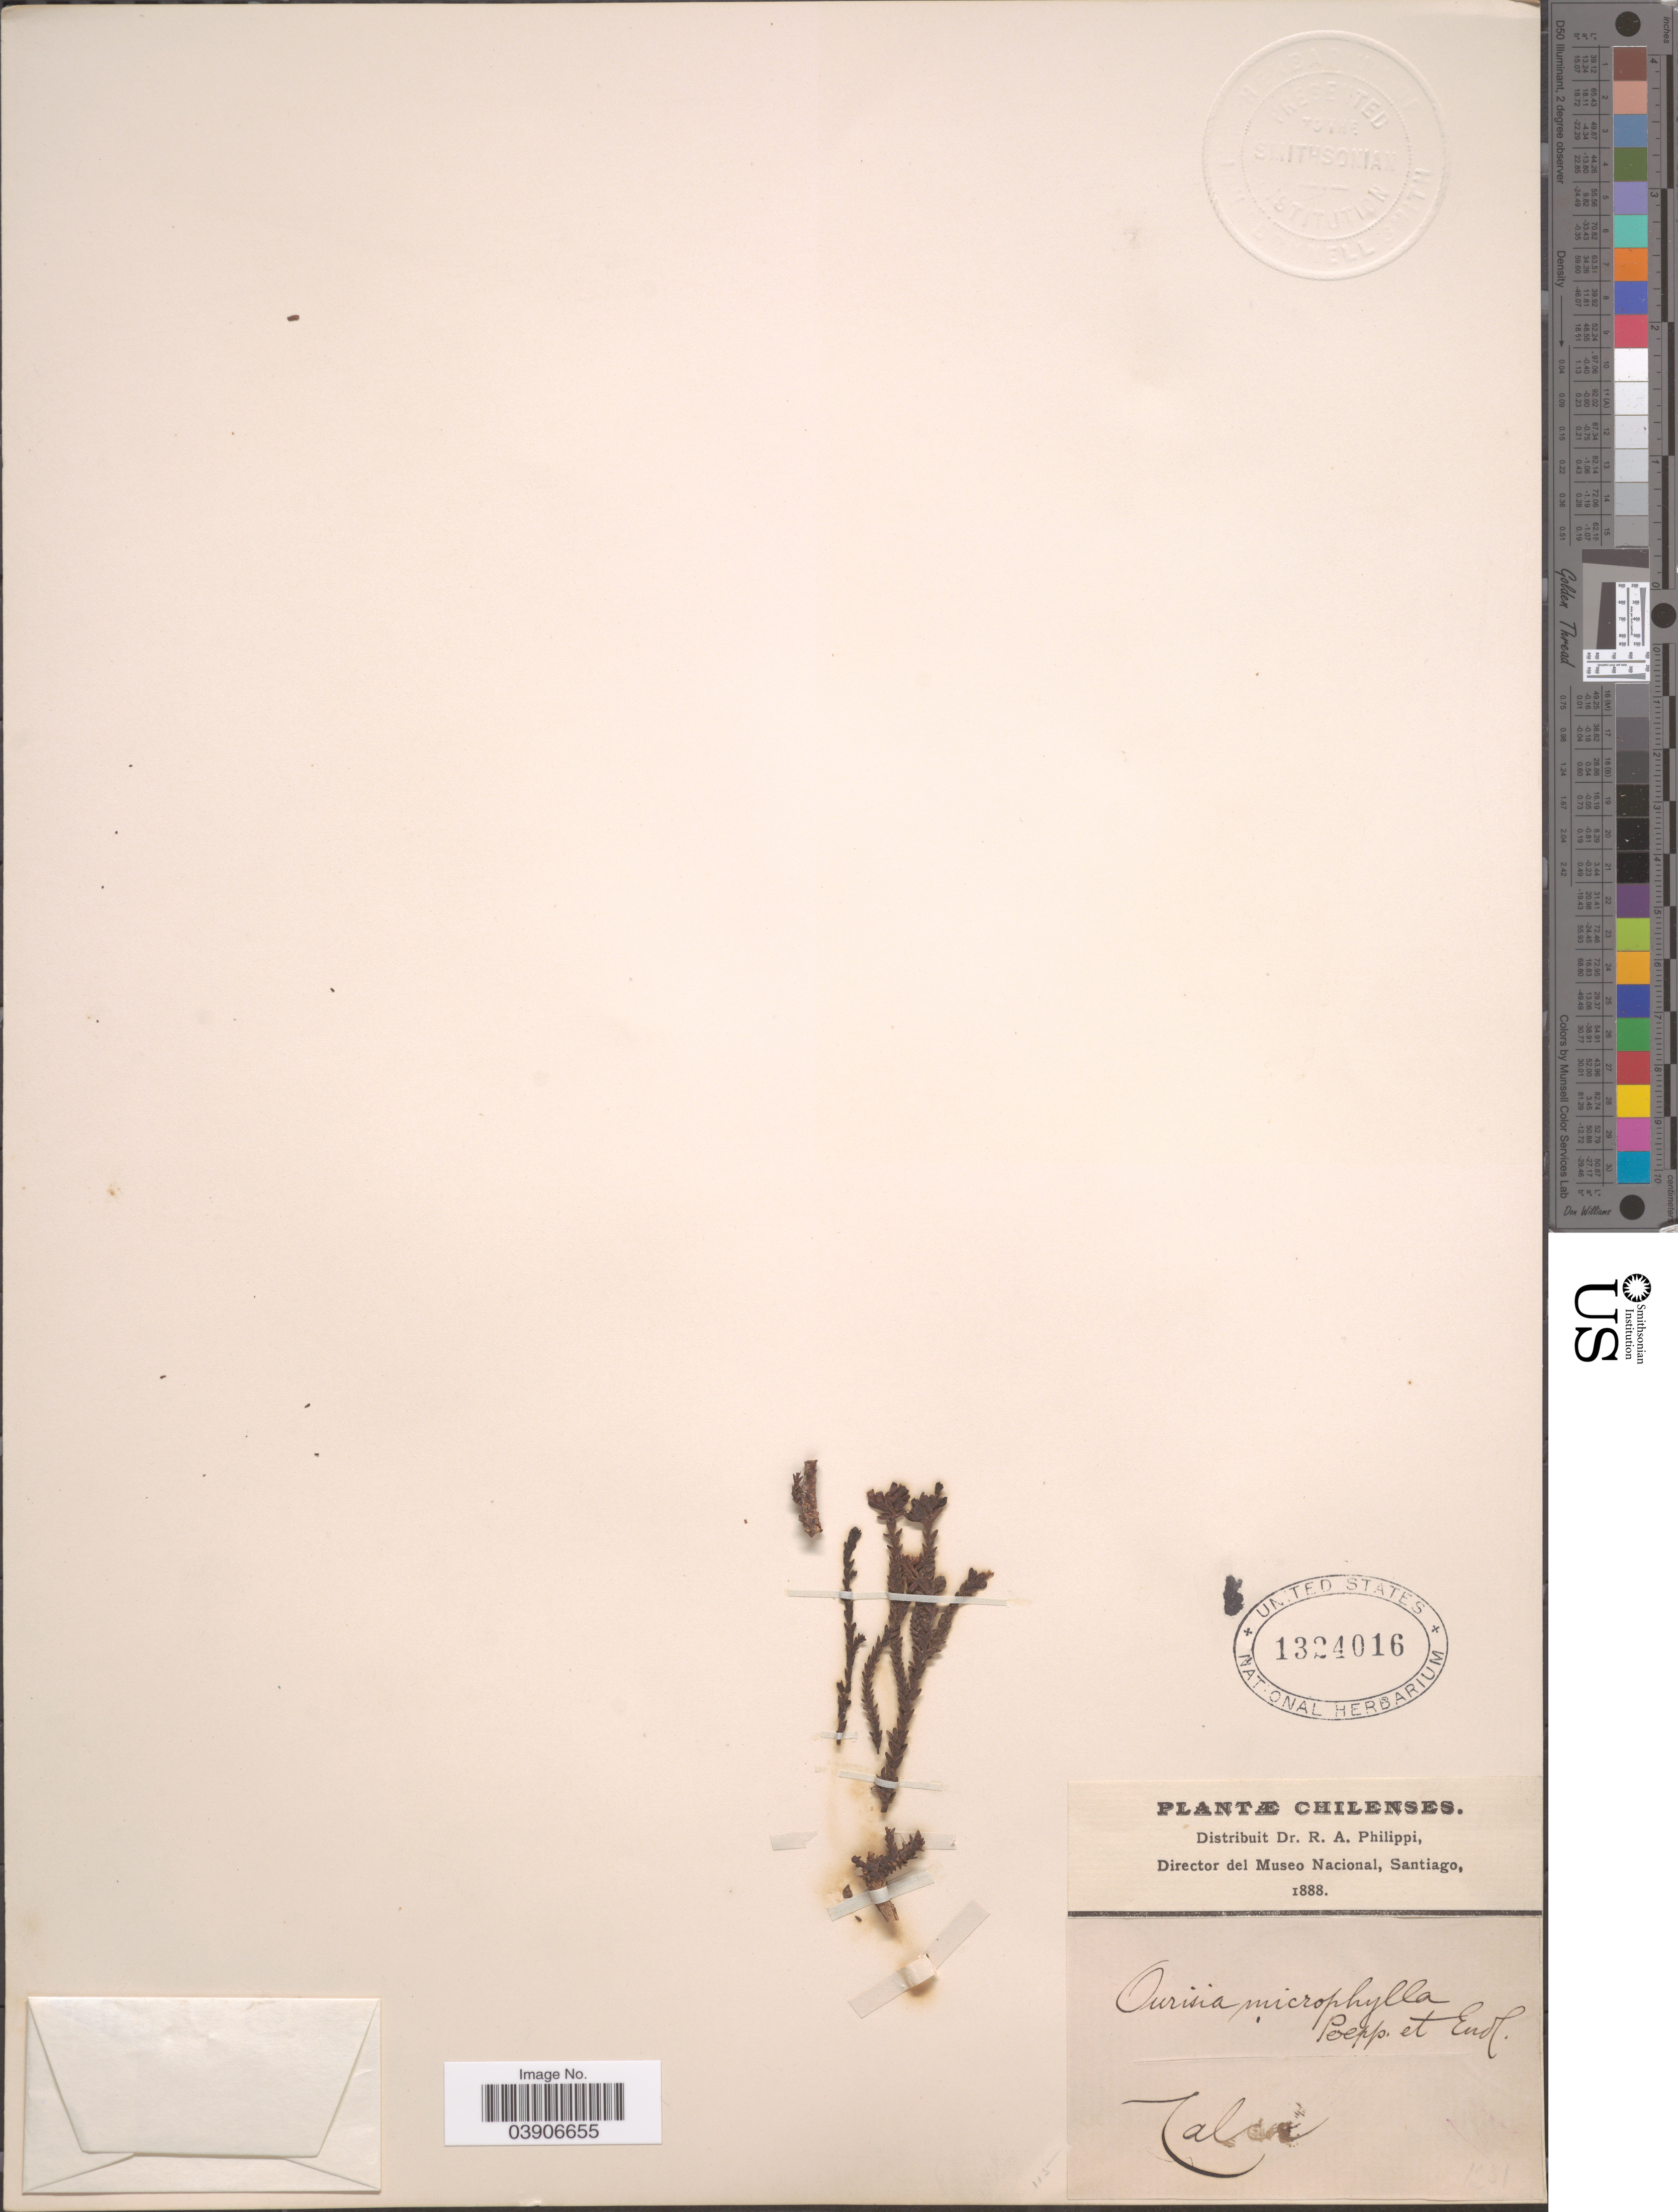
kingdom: Plantae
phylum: Tracheophyta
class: Magnoliopsida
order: Lamiales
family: Plantaginaceae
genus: Ourisia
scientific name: Ourisia microphylla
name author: Poepp. & Endl.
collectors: ex. herb. R.A. Philippi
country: Chile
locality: Talca.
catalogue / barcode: US 1324016